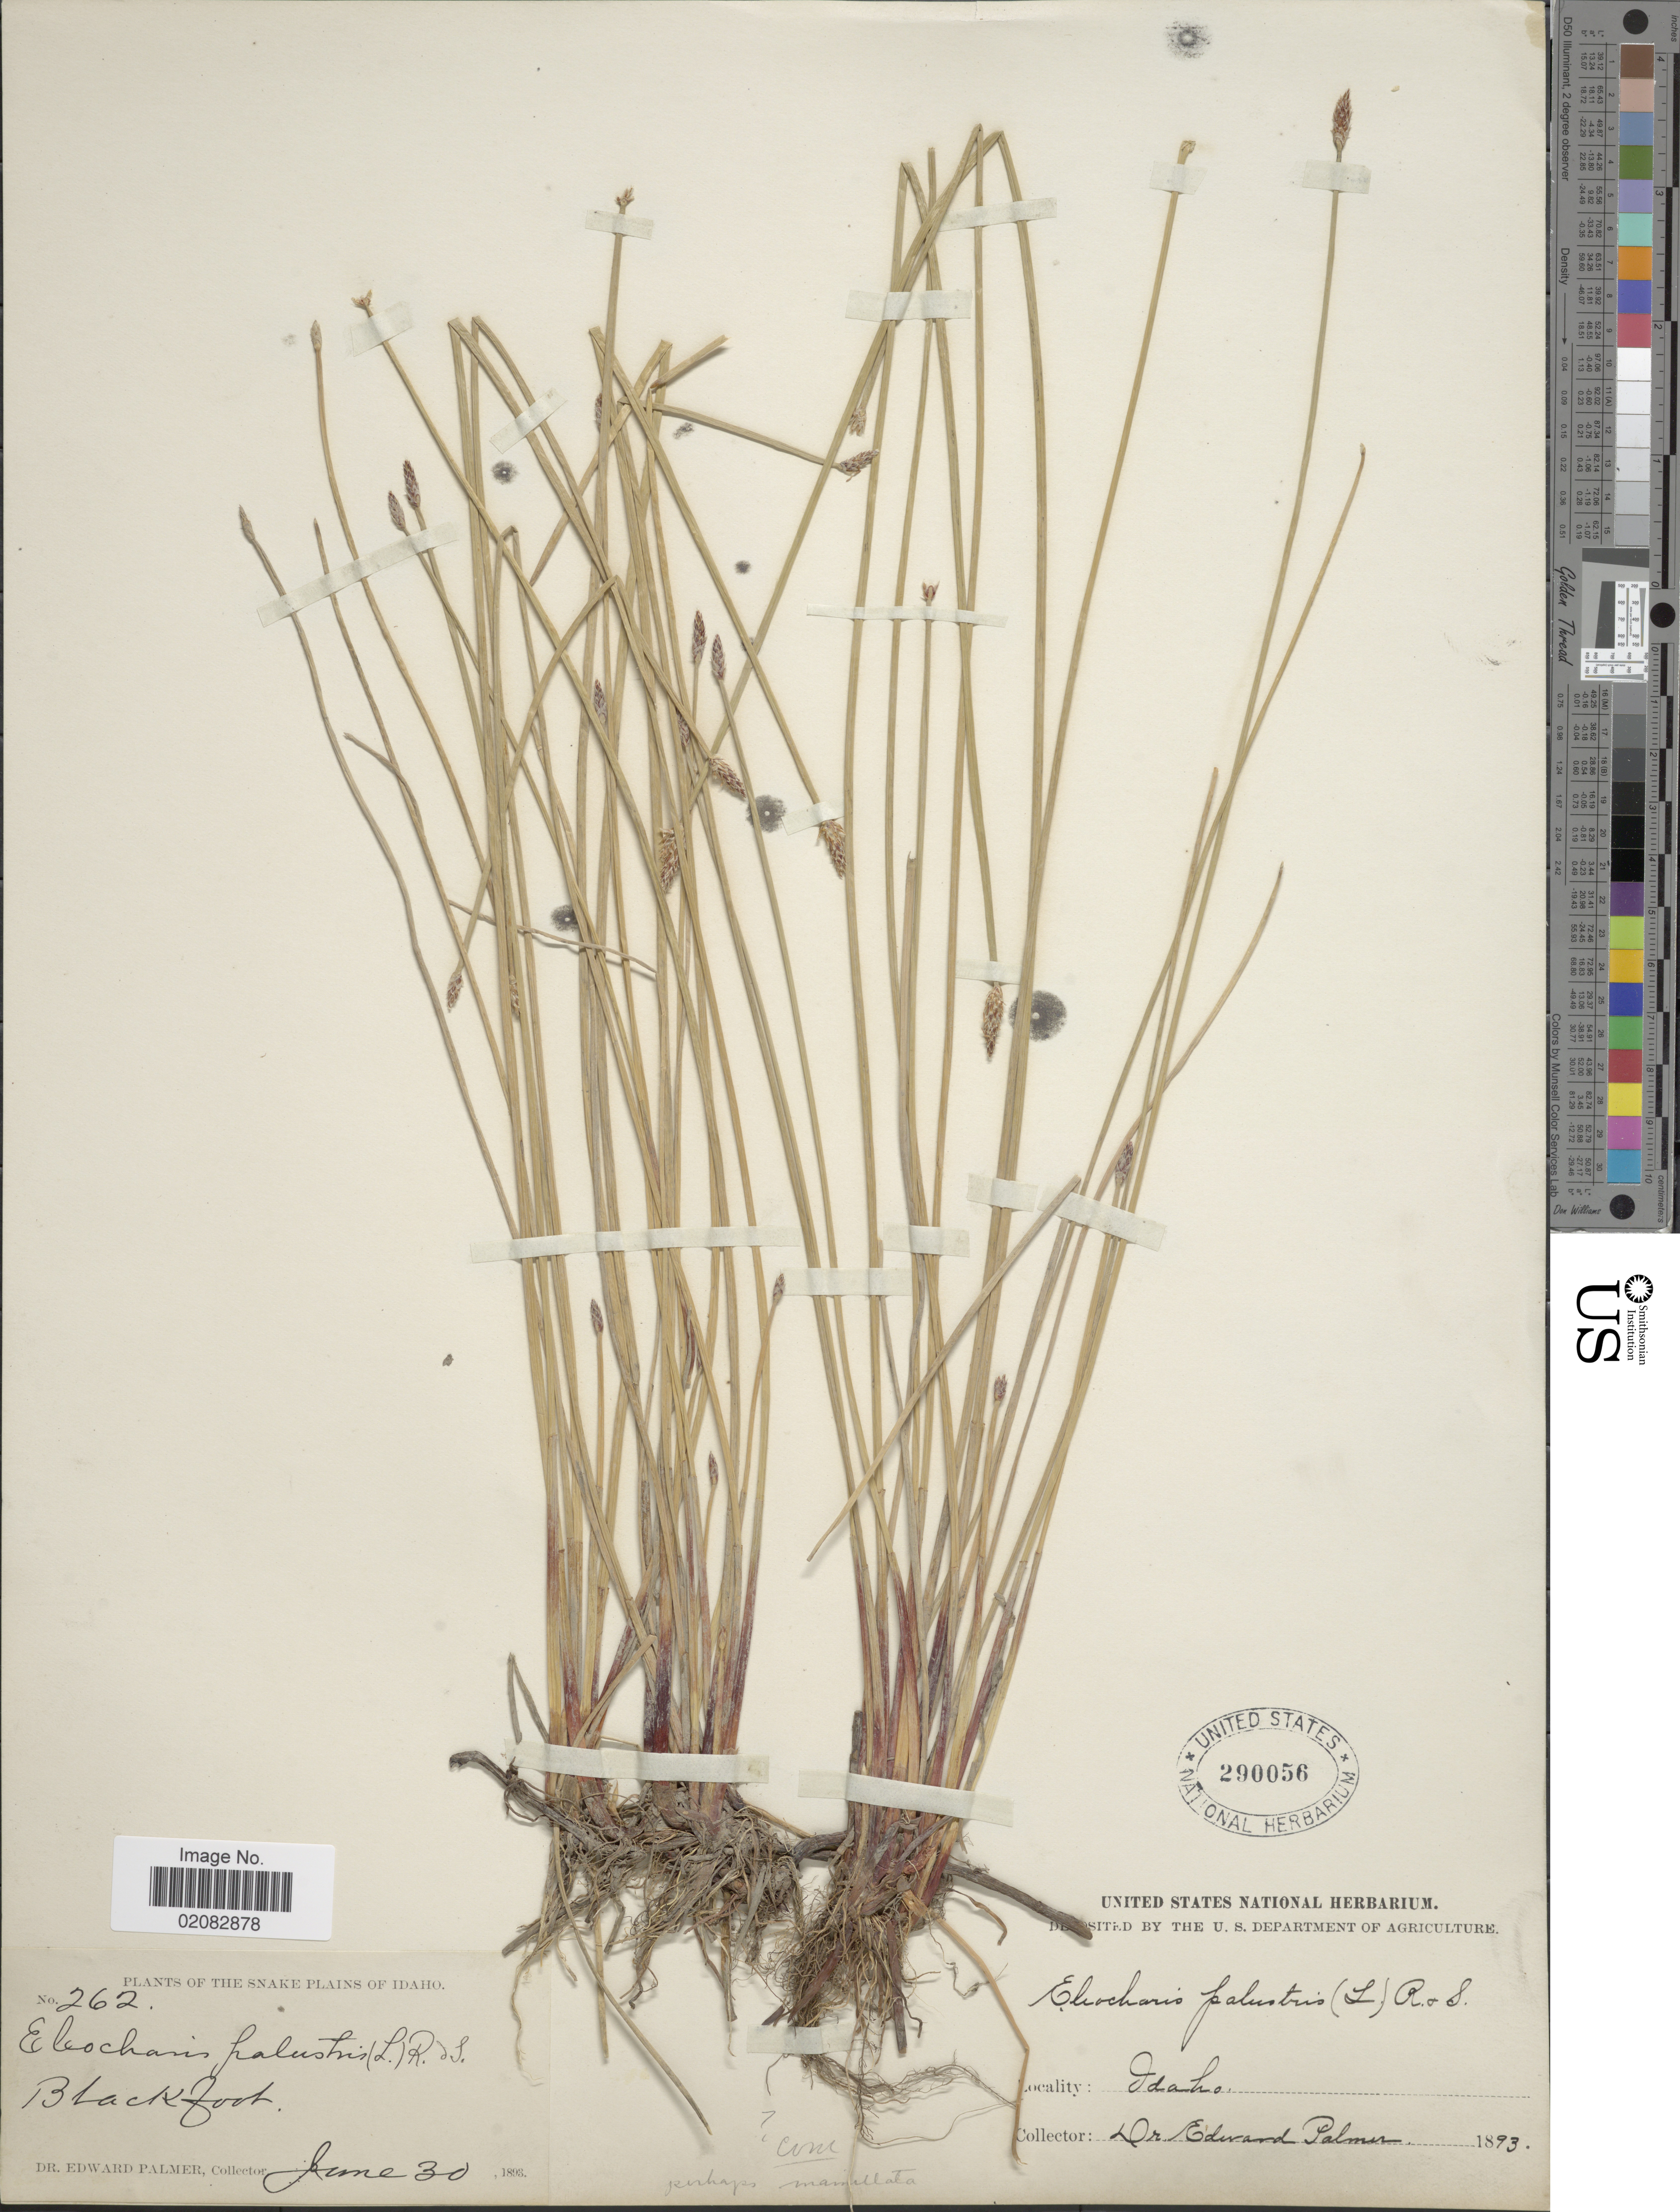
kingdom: Plantae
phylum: Tracheophyta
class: Liliopsida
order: Poales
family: Cyperaceae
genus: Eleocharis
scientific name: Eleocharis macrostachya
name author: Britton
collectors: E. Palmer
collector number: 262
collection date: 1893-06-30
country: United States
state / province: Idaho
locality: Blackfoot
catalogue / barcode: US 290056